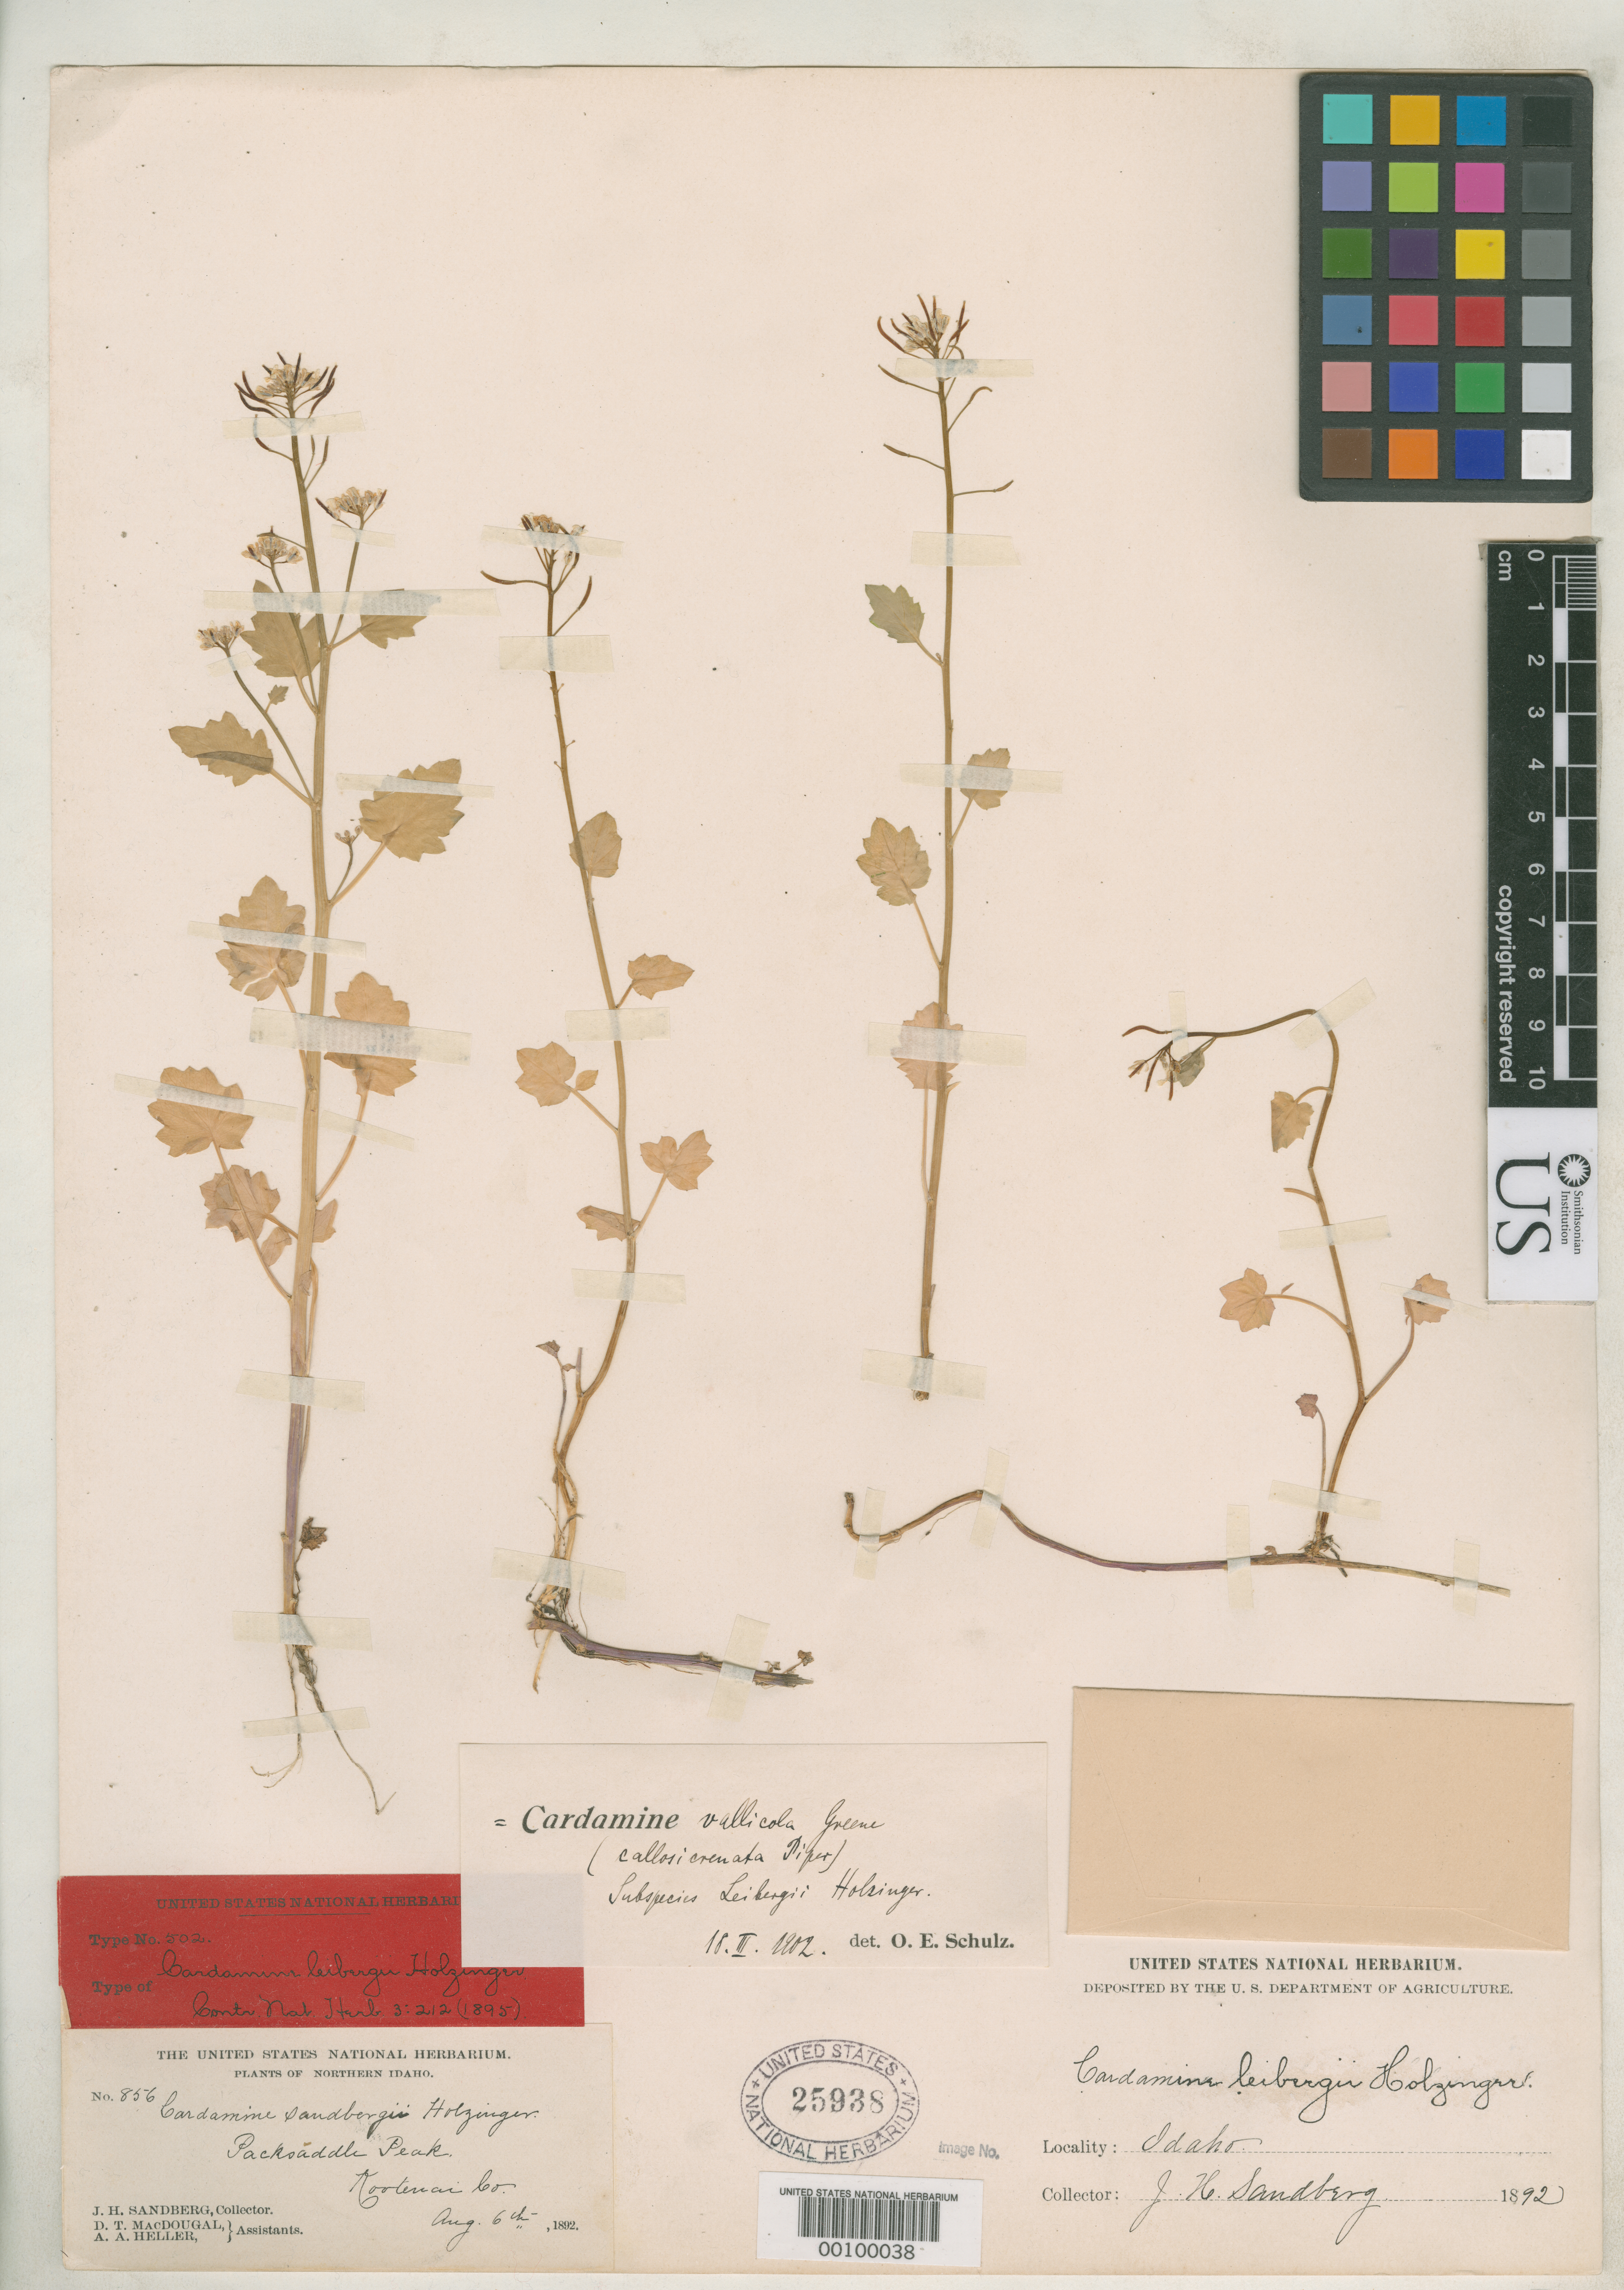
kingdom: Plantae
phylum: Tracheophyta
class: Magnoliopsida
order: Brassicales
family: Brassicaceae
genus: Cardamine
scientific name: Cardamine leibergii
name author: Holz.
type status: Type Collection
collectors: J. H. Sandberg, D. T. MacDougal & A. A. Heller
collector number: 856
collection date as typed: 06 Aug 1892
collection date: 1892-08-06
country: United States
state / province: Idaho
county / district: Kootenai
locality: Packsaddle Peak.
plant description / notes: Neither of two original sheets at US (USNH 25937 & USNH 25938) is clearly the holotype.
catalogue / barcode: US 25938